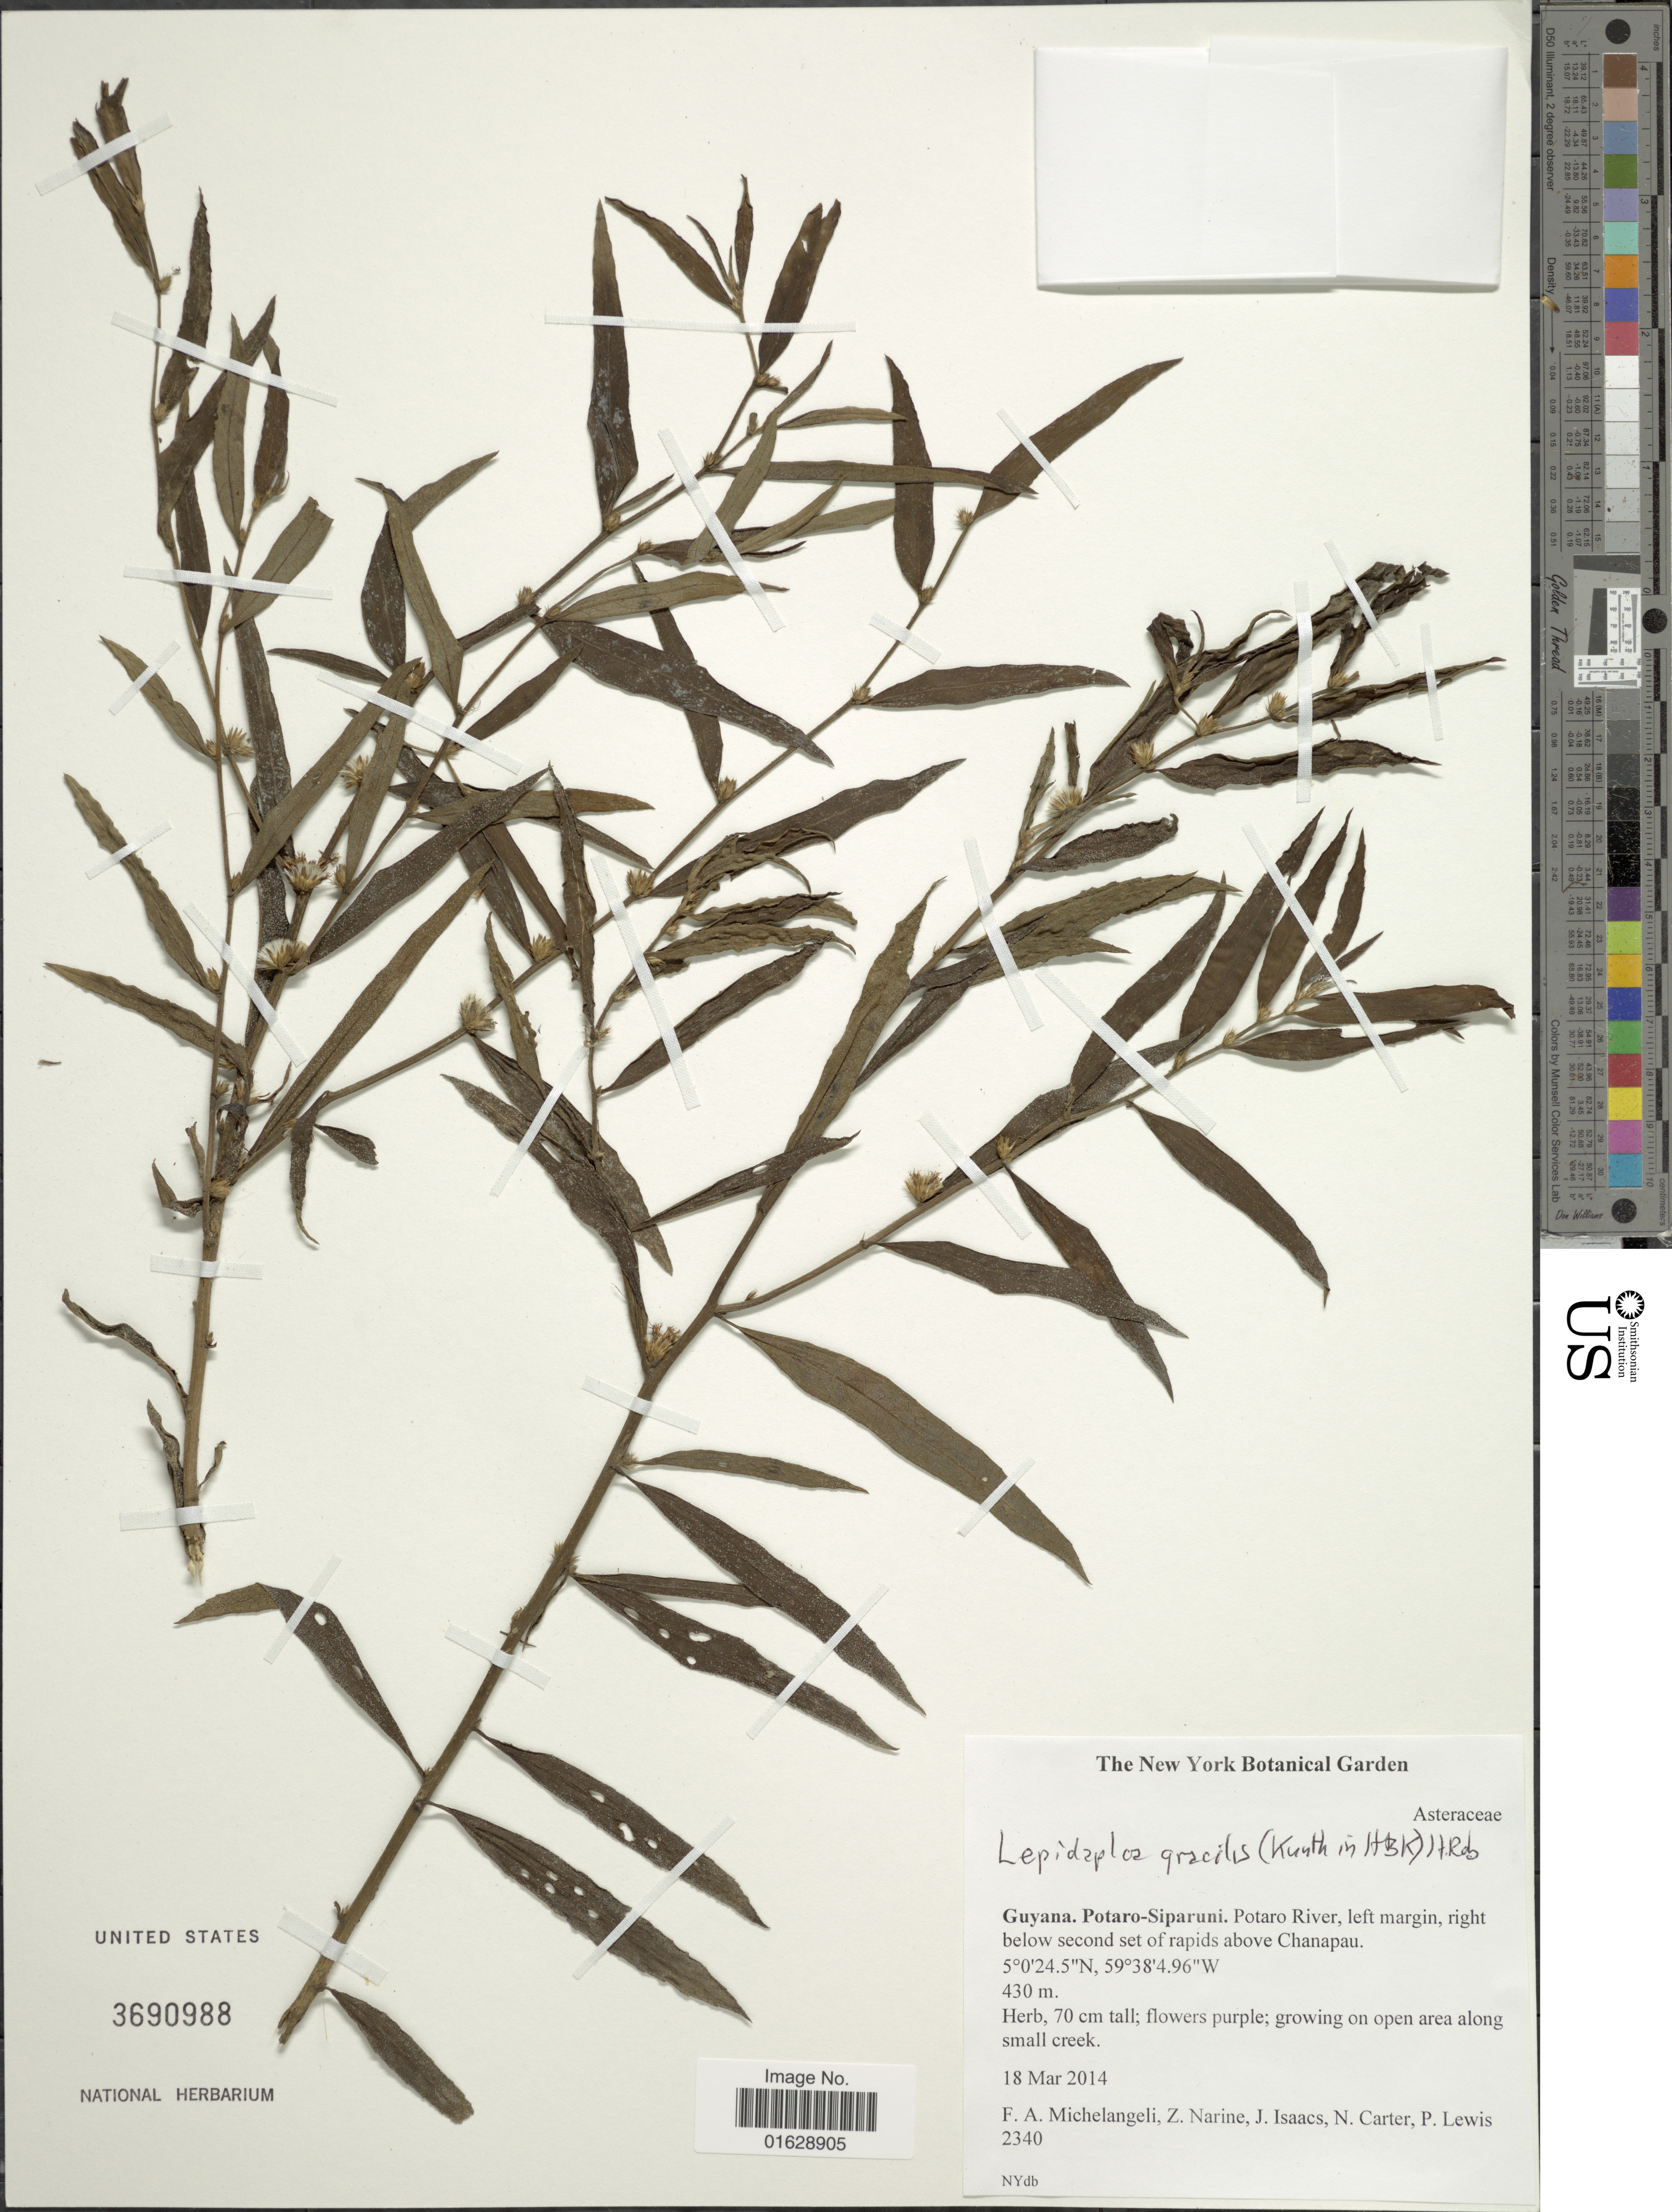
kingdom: Plantae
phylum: Tracheophyta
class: Magnoliopsida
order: Asterales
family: Asteraceae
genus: Lepidaploa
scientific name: Lepidaploa gracilis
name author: (Kunth) H. Rob.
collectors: F. A. Michelangeli, Z. Narine, J. Isaacs, N. Carter & P. Lewis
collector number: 2340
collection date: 2014-03-18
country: Guyana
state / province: Potaro-Siparuni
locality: Potaro River, left margin, right below secons set of rapids above Chanapau.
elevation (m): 430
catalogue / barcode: US 3690988